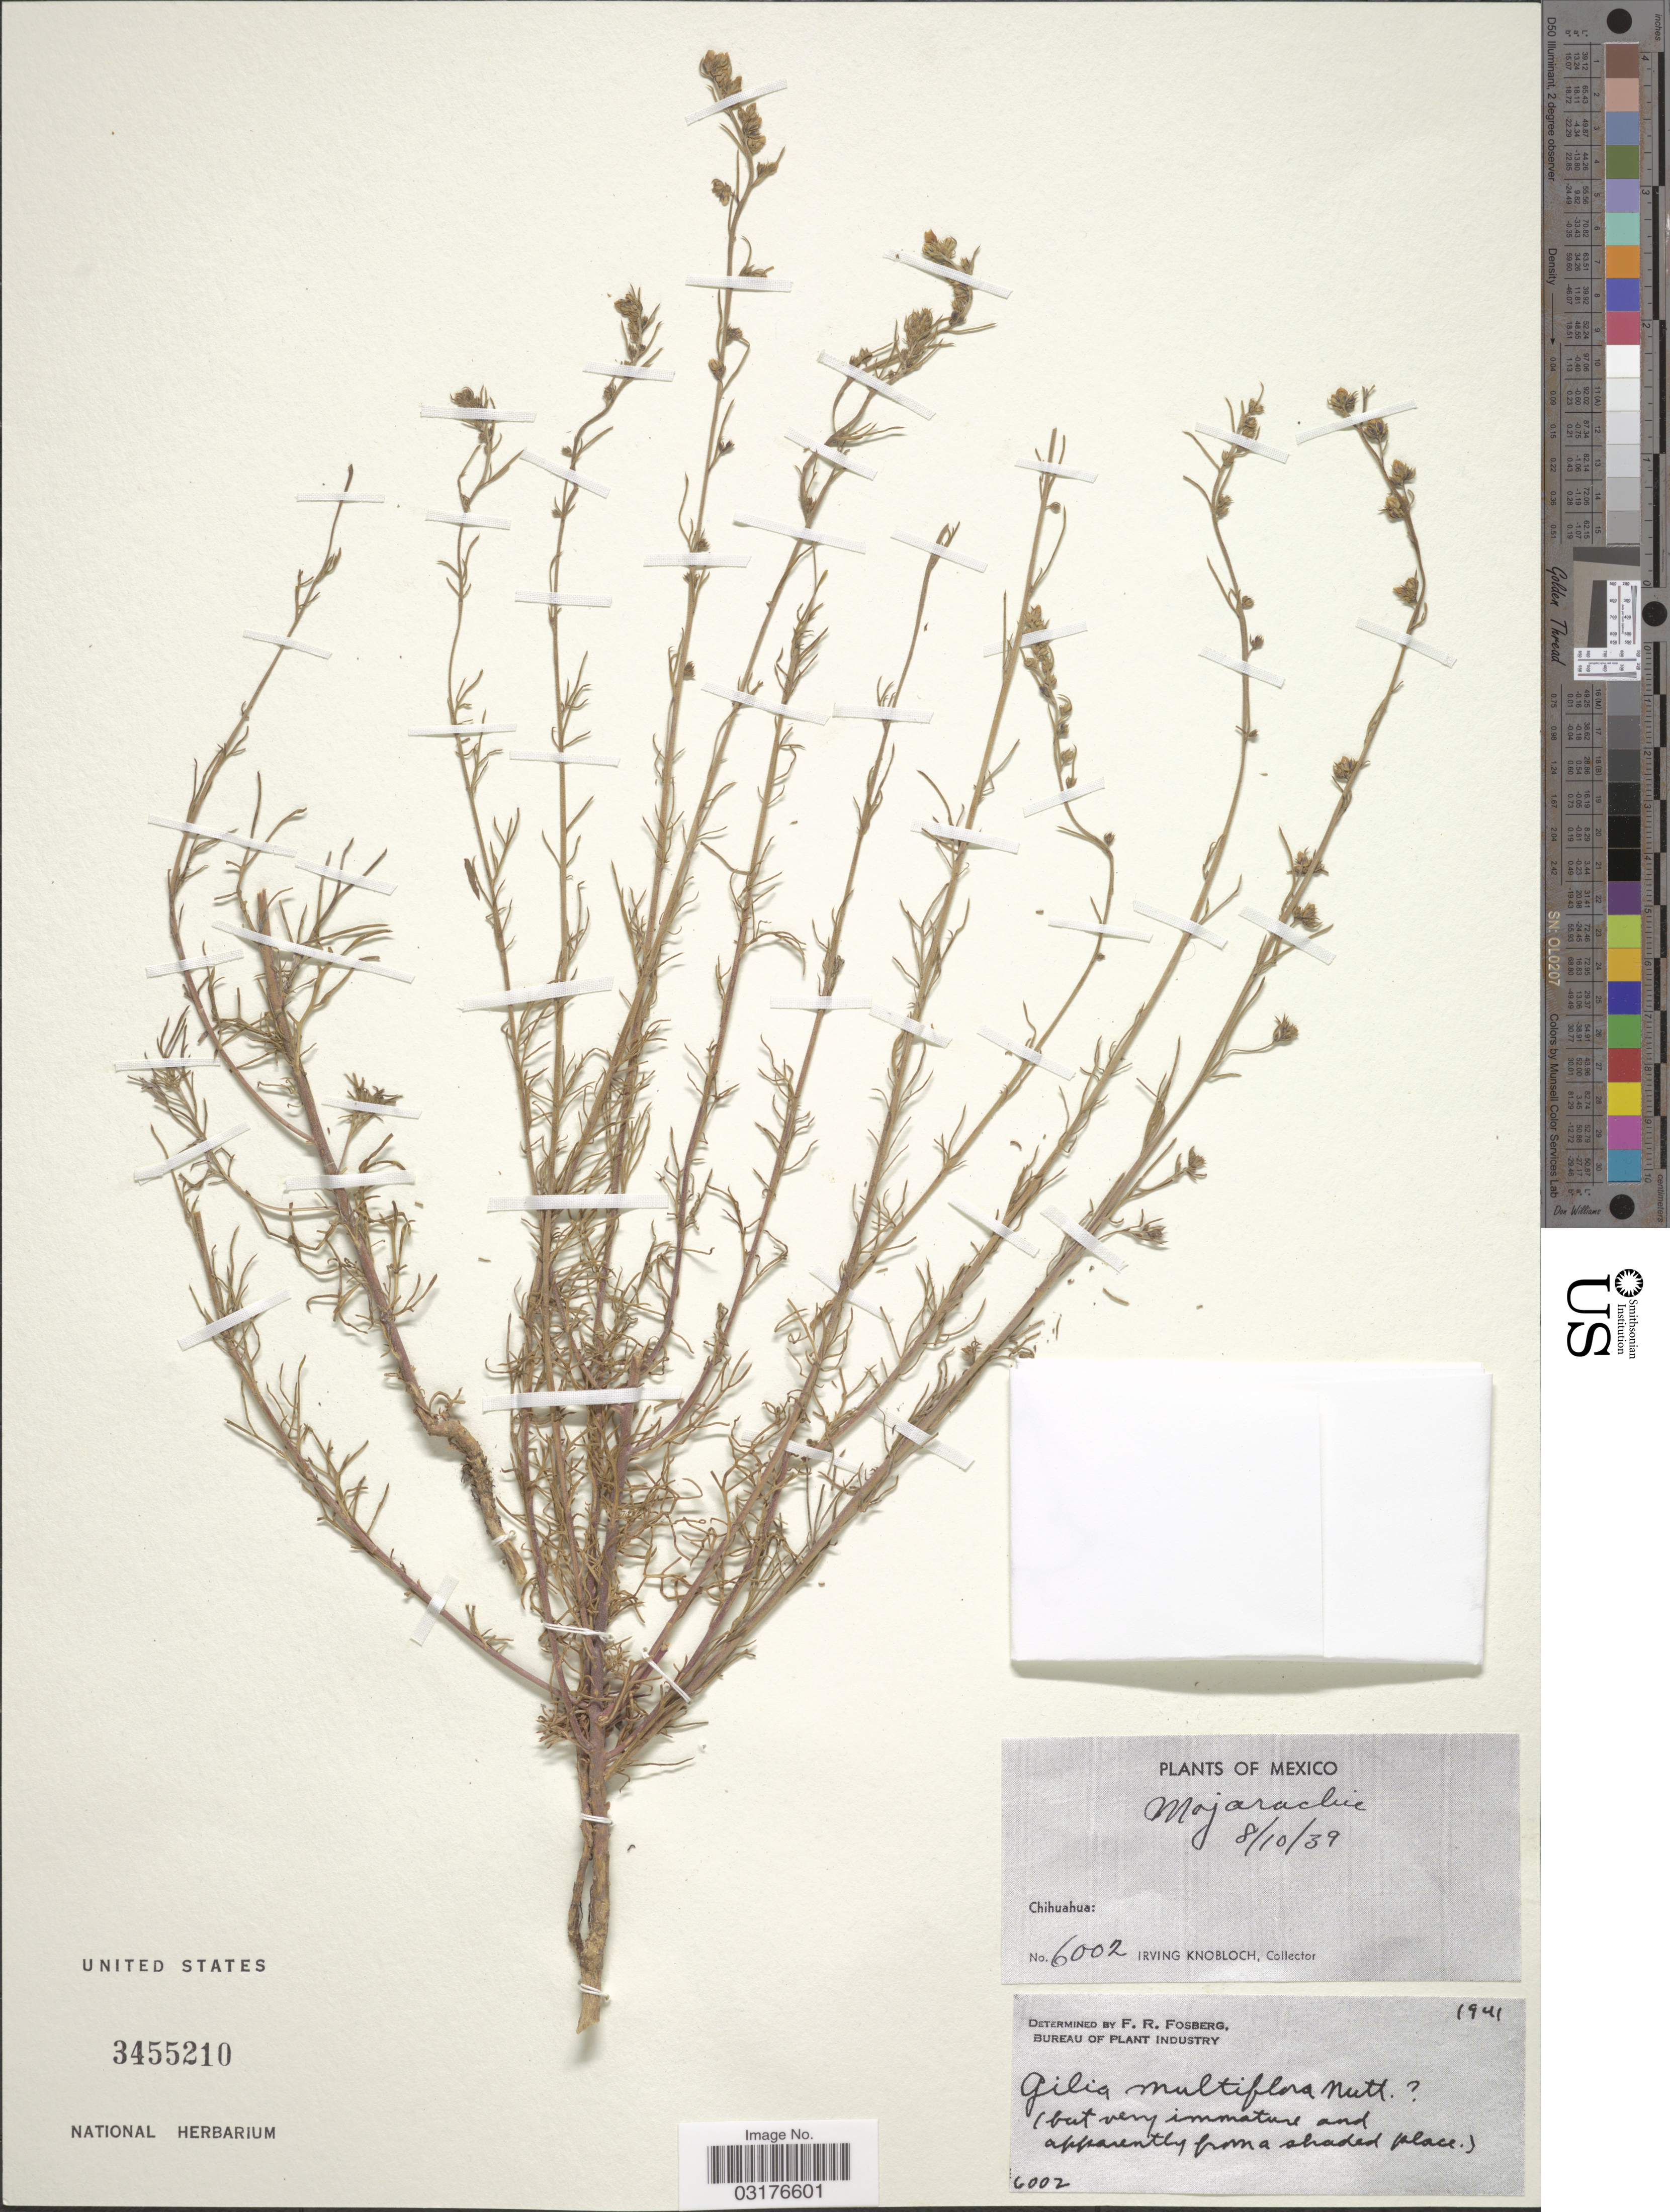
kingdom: Plantae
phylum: Tracheophyta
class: Magnoliopsida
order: Ericales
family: Polemoniaceae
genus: Ipomopsis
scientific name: Ipomopsis pinnata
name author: (Cav.) V.E. Grant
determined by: Strong, Mark T., (BOT), Smithsonian Institution - National Museum of Natural History (UNITED STATES)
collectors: I. W. Knobloch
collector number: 6002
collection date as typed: Transcribed d/m/y: 8/10/39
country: Mexico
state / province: Chihuahua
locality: Mojarchie.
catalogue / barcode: US 3455210